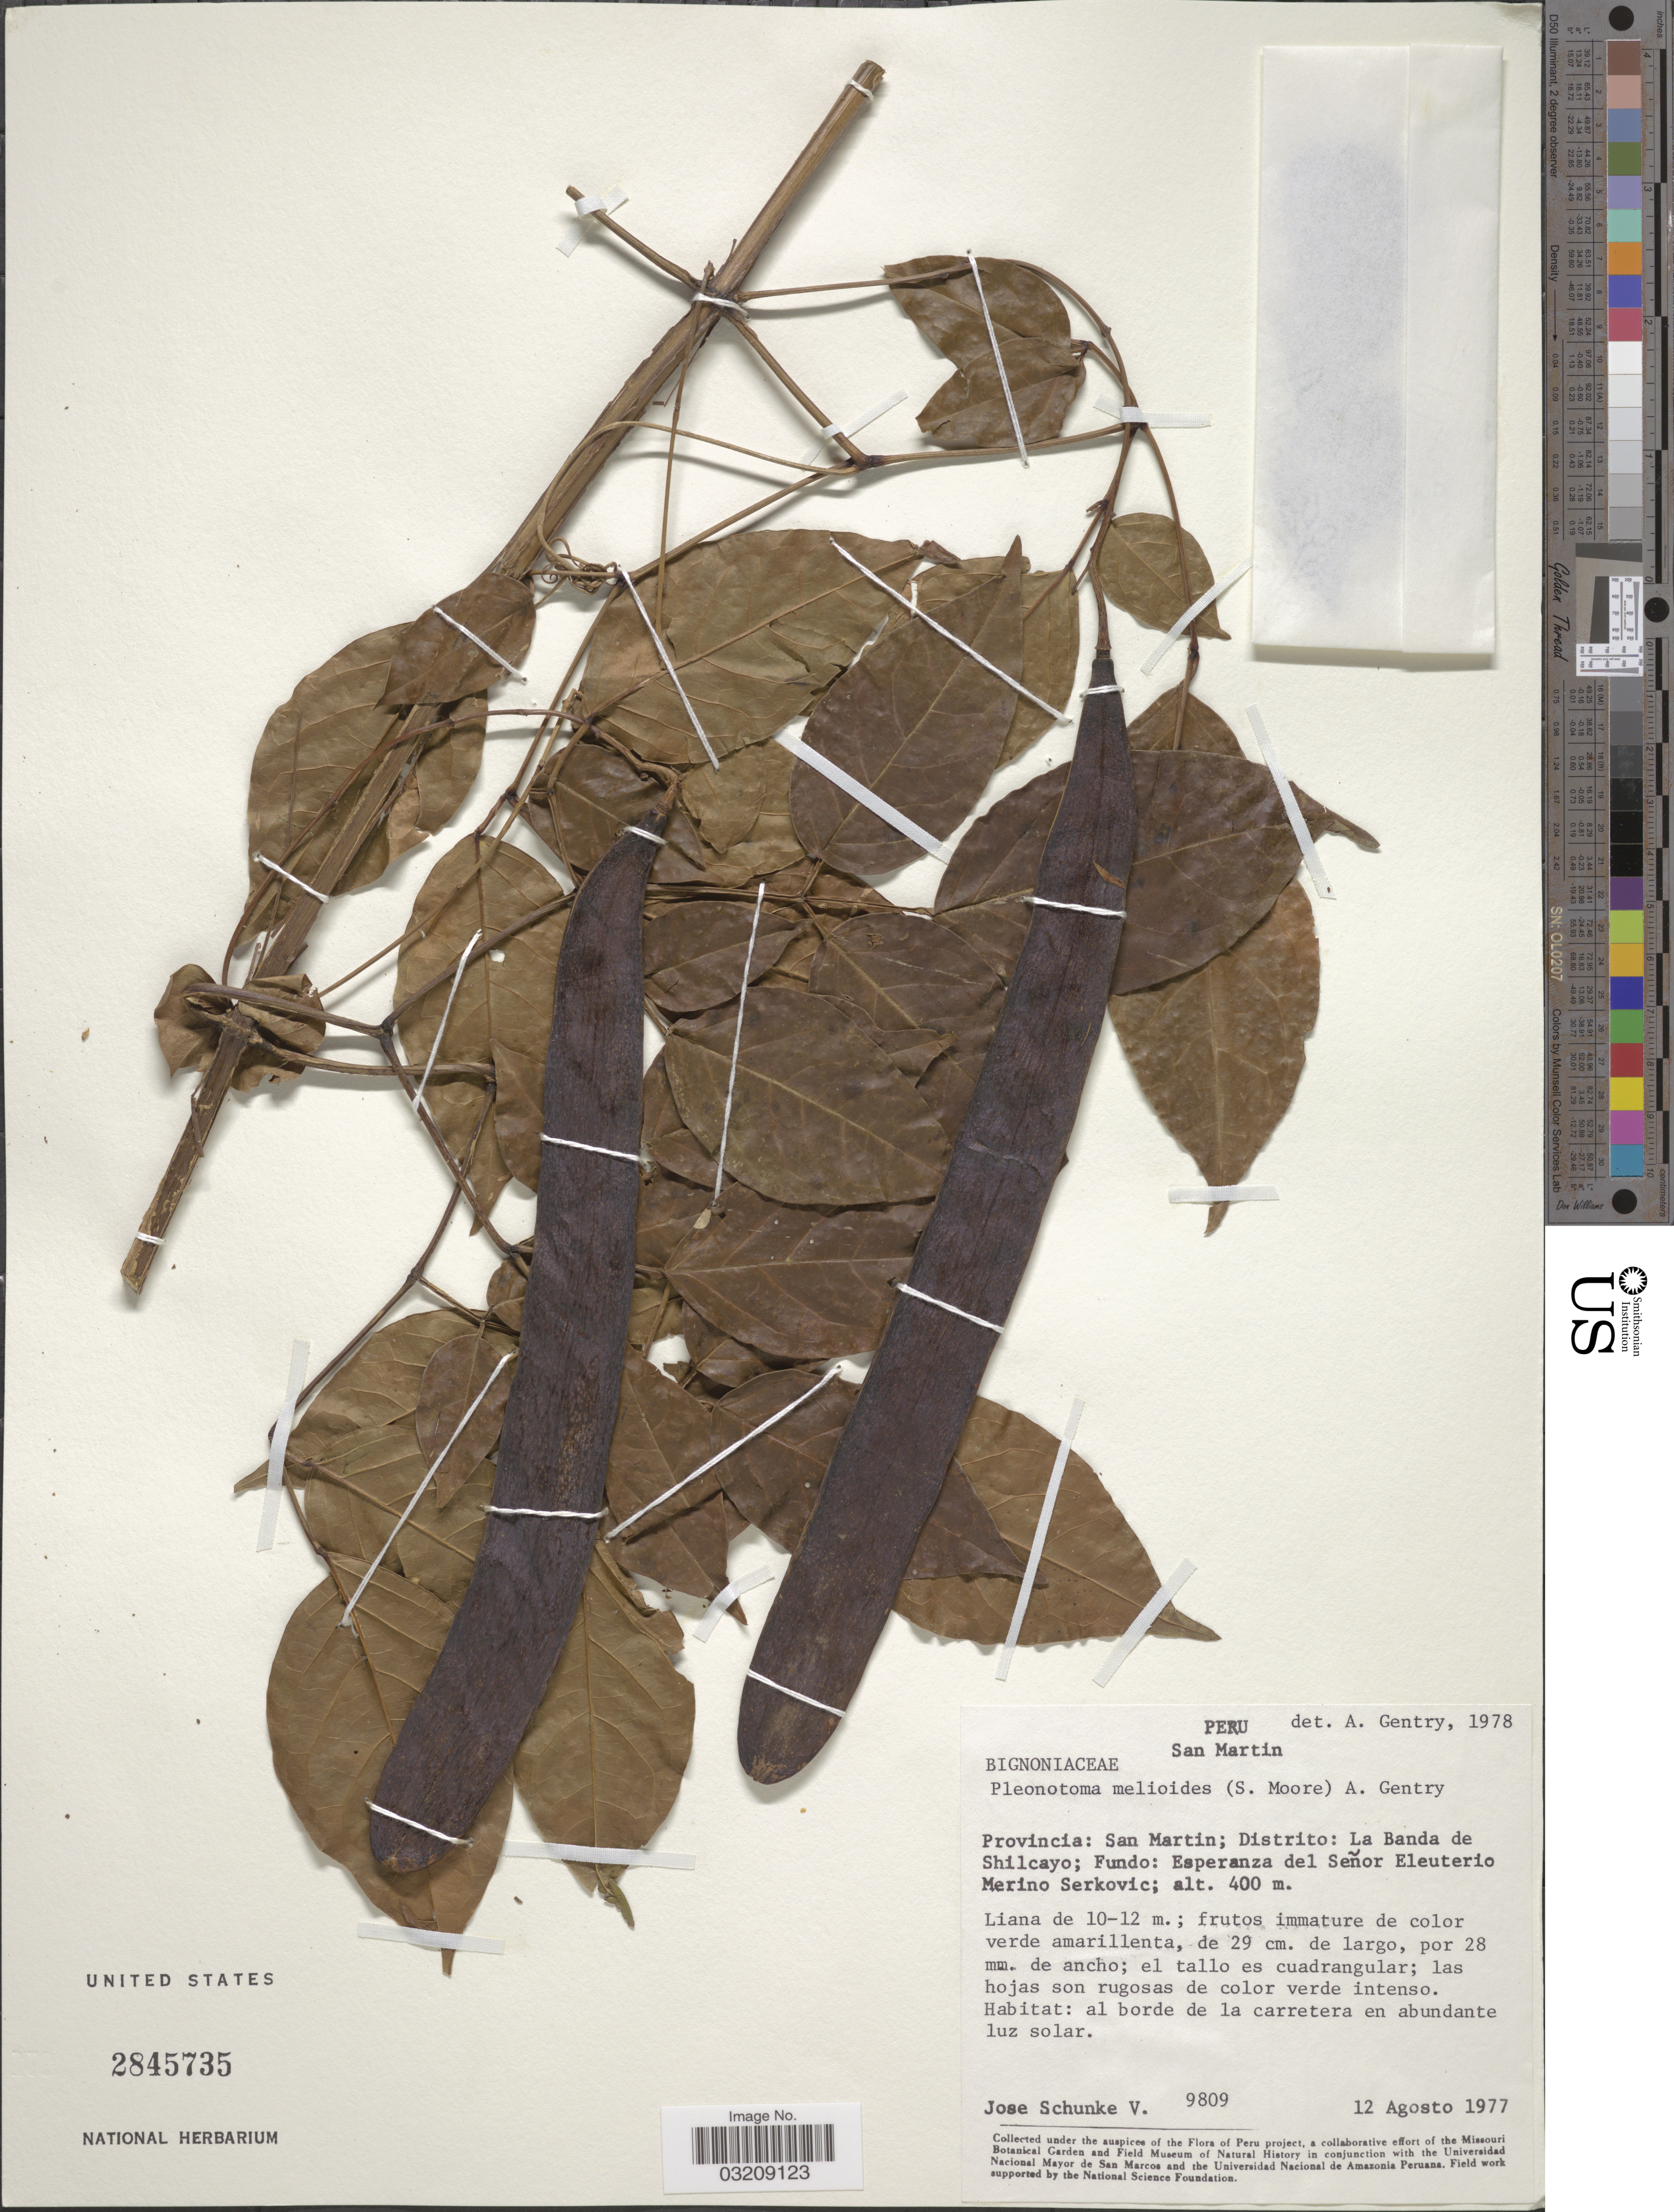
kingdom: Plantae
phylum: Tracheophyta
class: Magnoliopsida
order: Lamiales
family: Bignoniaceae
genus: Pleonotoma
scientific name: Pleonotoma melioides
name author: (S. Moore) A.H. Gentry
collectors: J. Schunke Vigo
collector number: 9809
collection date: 1977-08-12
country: Peru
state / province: San Martín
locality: Distrito: La Banda de Shilcayo.Esperanza del Señor Eleuterio Merino Serkovic.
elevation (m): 400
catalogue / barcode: US 2845735